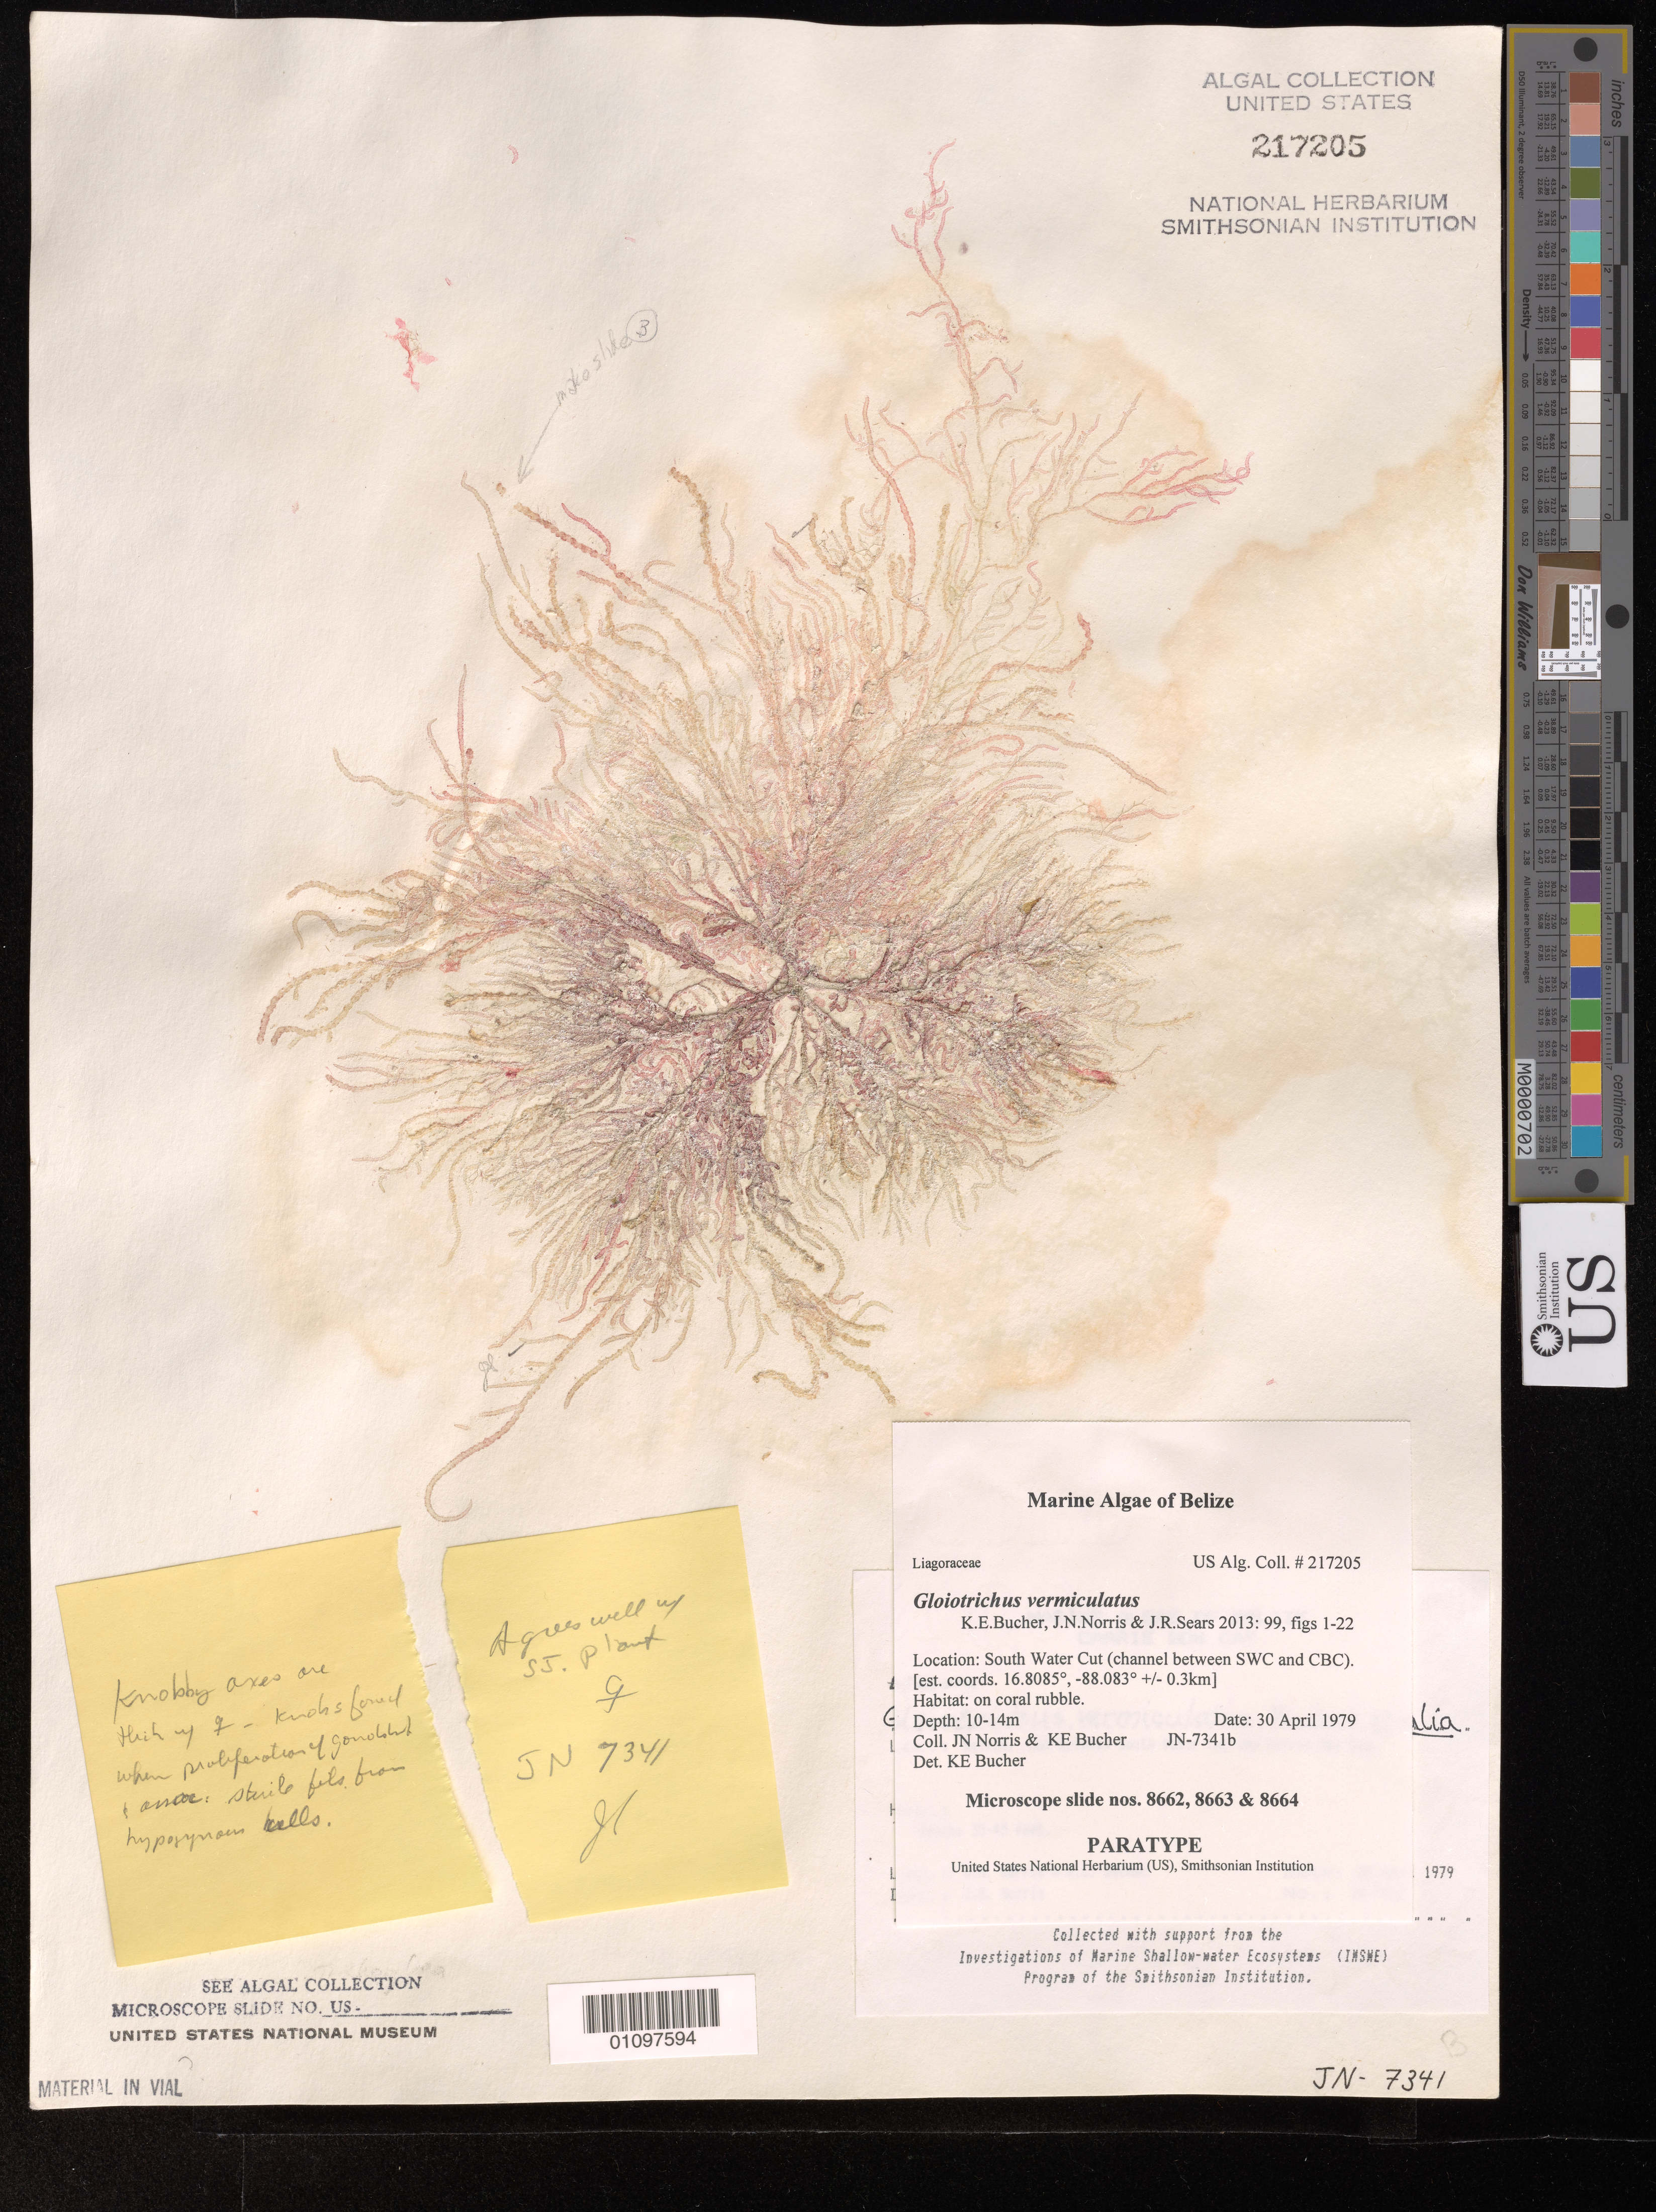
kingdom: Plantae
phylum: Rhodophyta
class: Florideophyceae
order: Nemaliales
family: Liagoraceae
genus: Gloiotrichus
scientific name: Gloiotrichus vermiculatus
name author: K.E. Bucher et al.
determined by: Bucher, K. E.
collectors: J. Norris & K. Bucher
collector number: JN-7341b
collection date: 1979-04-30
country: Belize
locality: South Water Cut (channel between SWC and CBC).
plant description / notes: Microscope slides no. 8662-8664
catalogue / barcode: US 217205